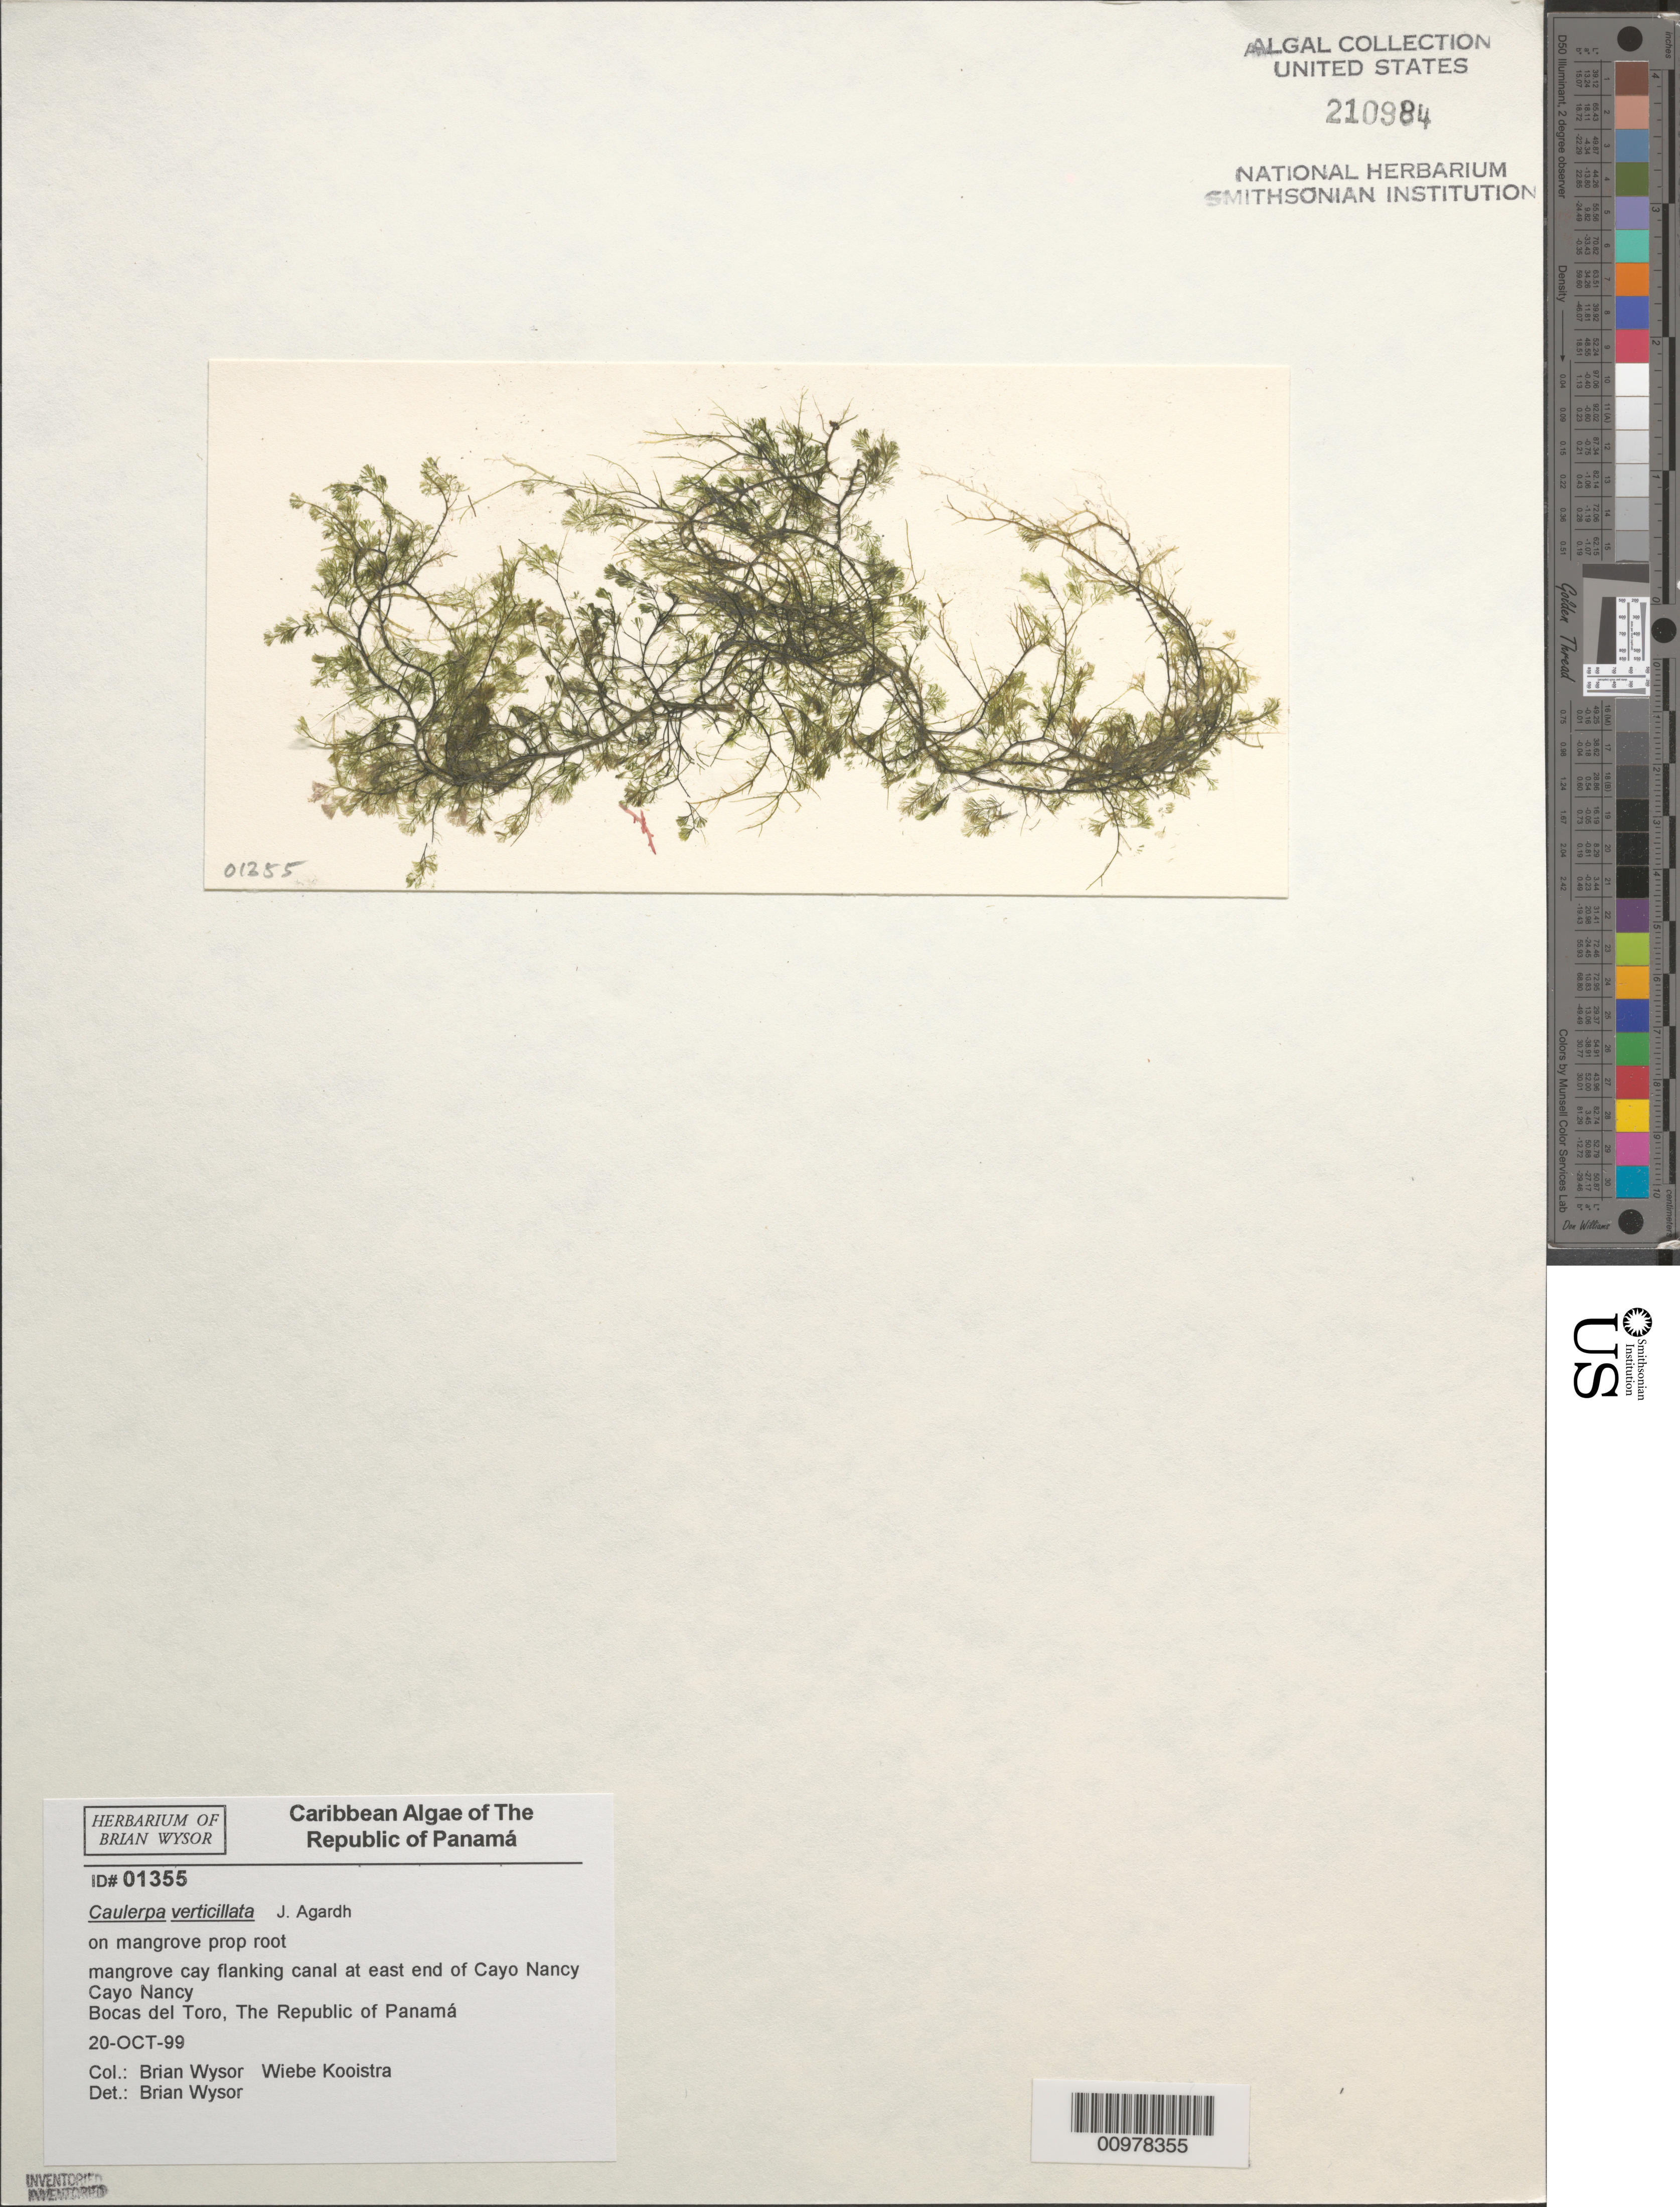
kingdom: Plantae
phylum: Chlorophyta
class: Ulvophyceae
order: Bryopsidales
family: Caulerpaceae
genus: Caulerpa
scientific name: Caulerpa verticillata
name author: J. Agardh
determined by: Wysor, B.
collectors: B. Wysor & W. Kooistra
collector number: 01355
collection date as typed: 20 Oct 1999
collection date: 1999-10-20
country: Panama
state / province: Bocas del Toro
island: Cayo Nancy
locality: Mangrove cay flanking canal at east end of Cayo Nancy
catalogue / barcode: US 210984